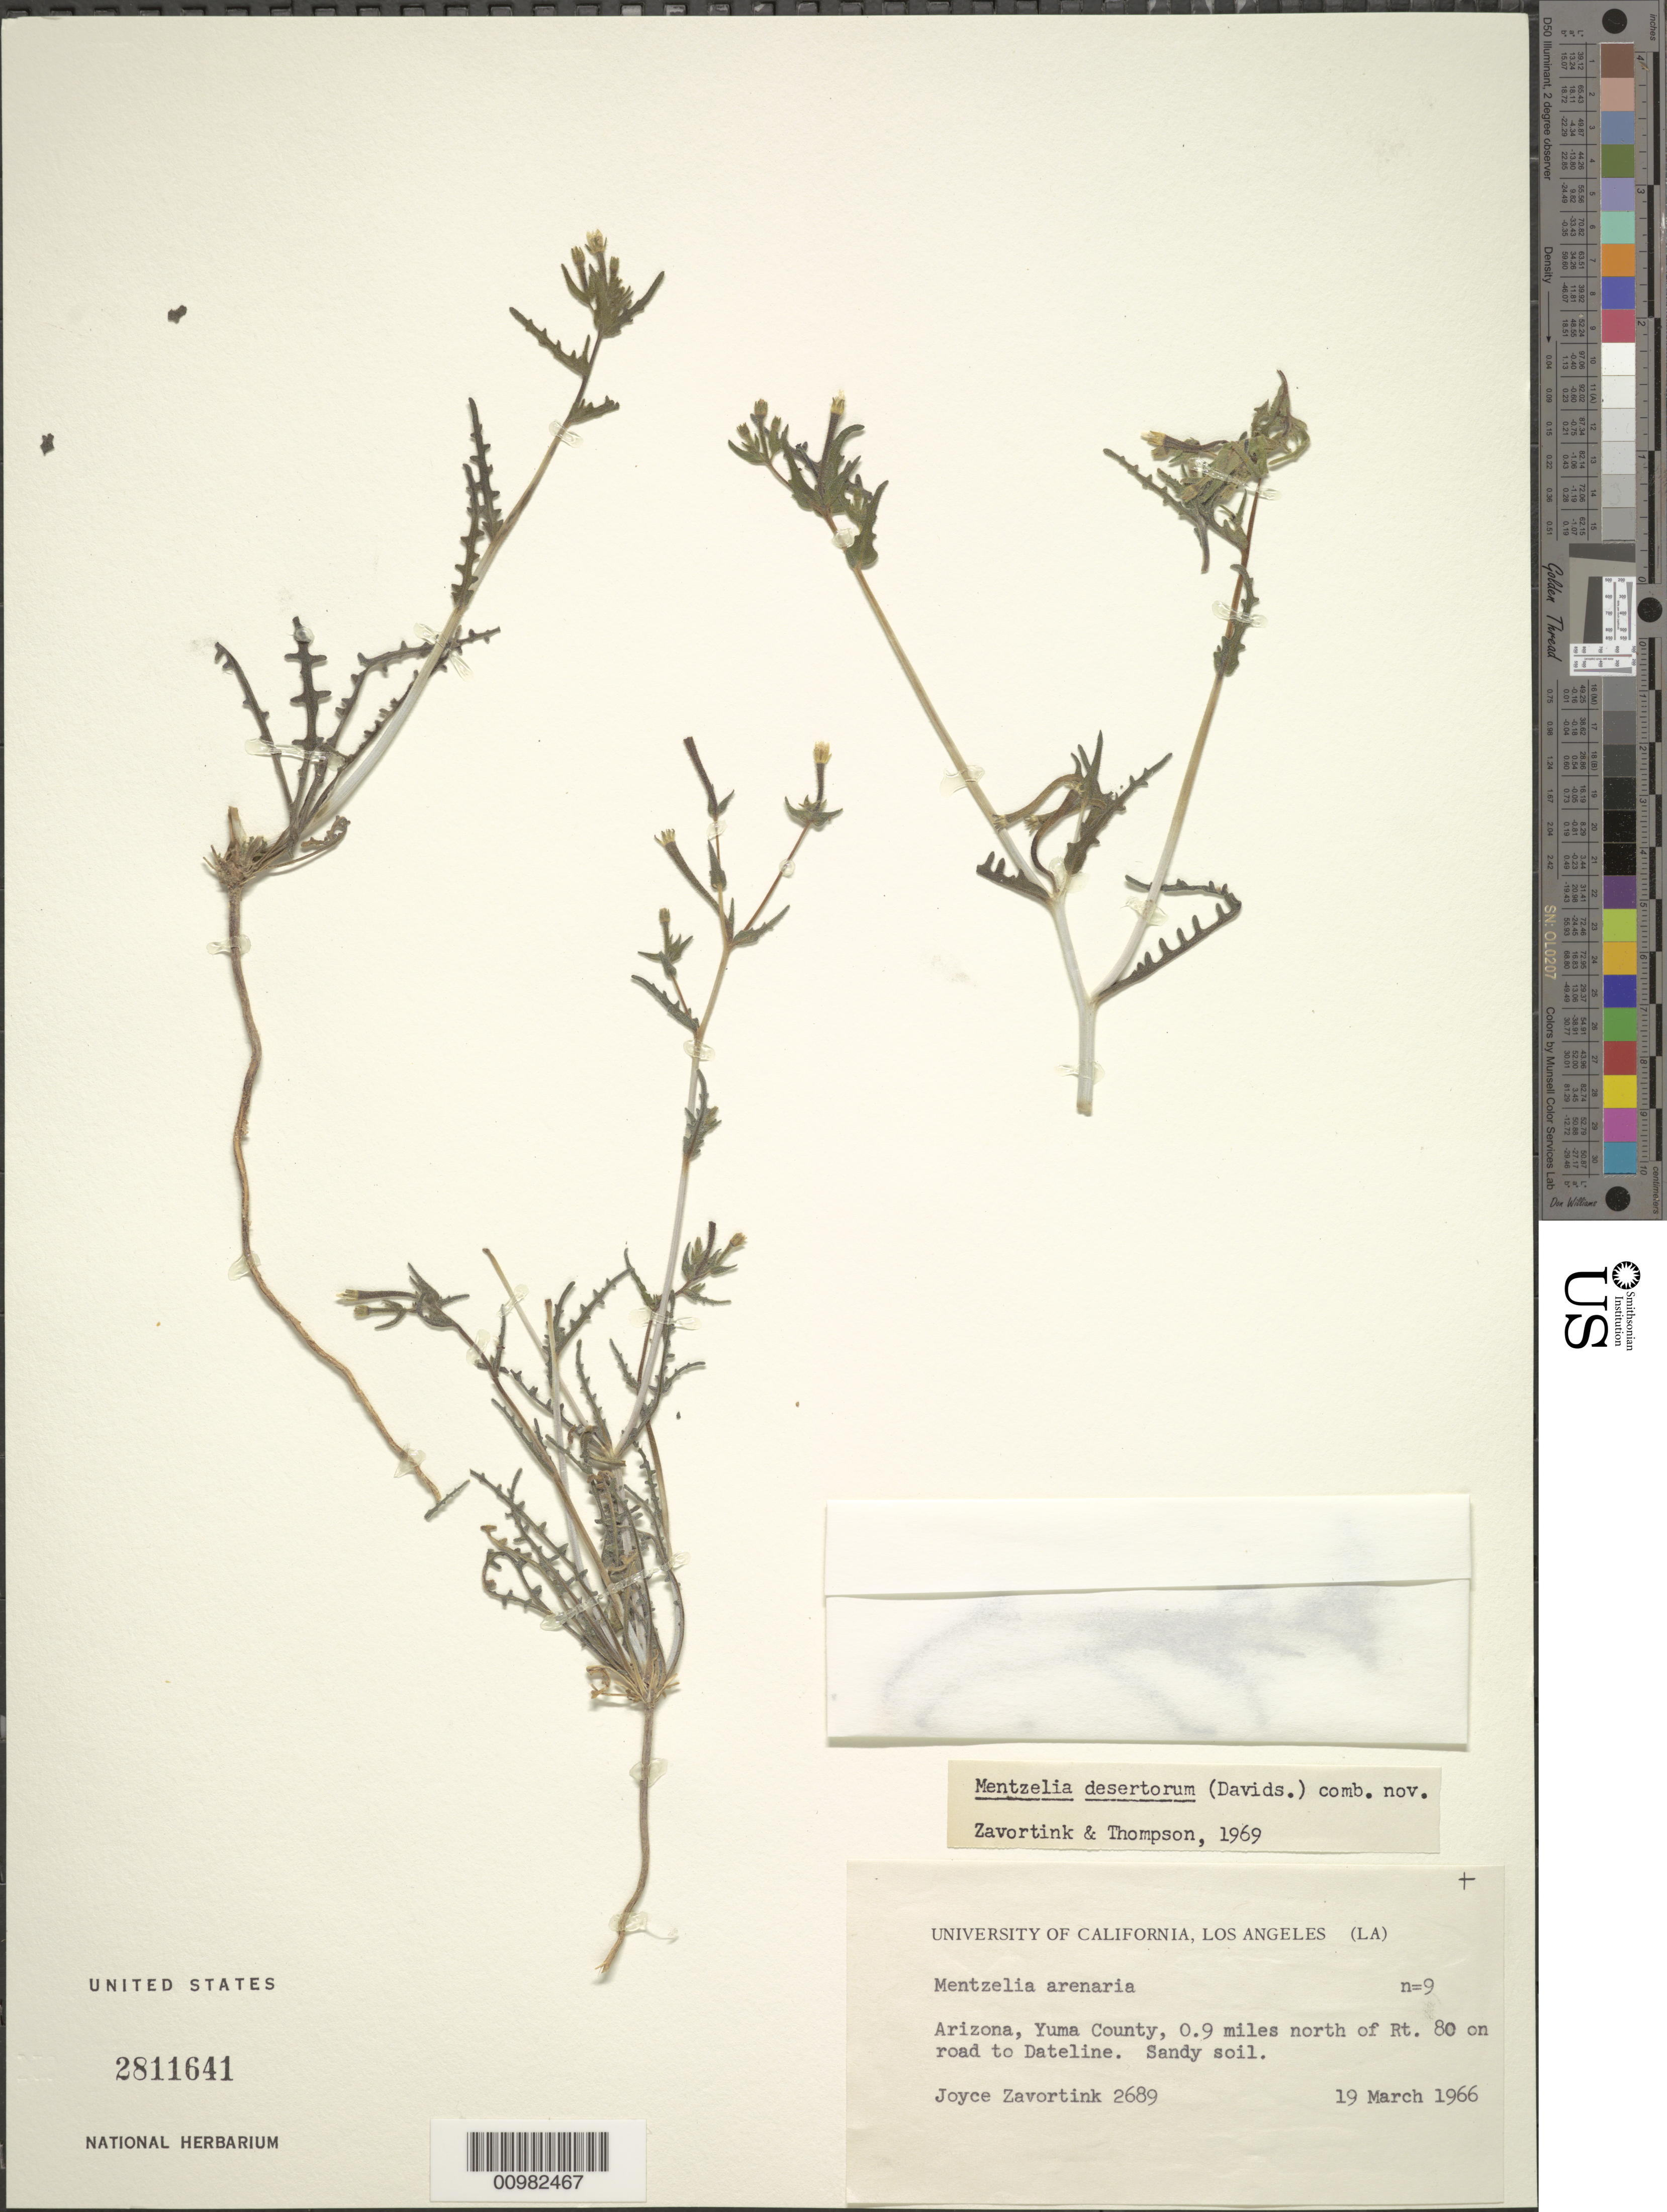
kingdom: Plantae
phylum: Tracheophyta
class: Magnoliopsida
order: Cornales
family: Loasaceae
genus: Mentzelia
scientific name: Mentzelia desertorum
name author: (Davidson) H.J. Thomps. & J.F. Macbr.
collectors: J. E. Zavortink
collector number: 2689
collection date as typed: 19 Mar 1966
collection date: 1966-03-19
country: United States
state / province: Arizona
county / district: Yuma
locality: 0.9 mi. N of Rt. 80 on road to Dateline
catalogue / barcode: US 2811641